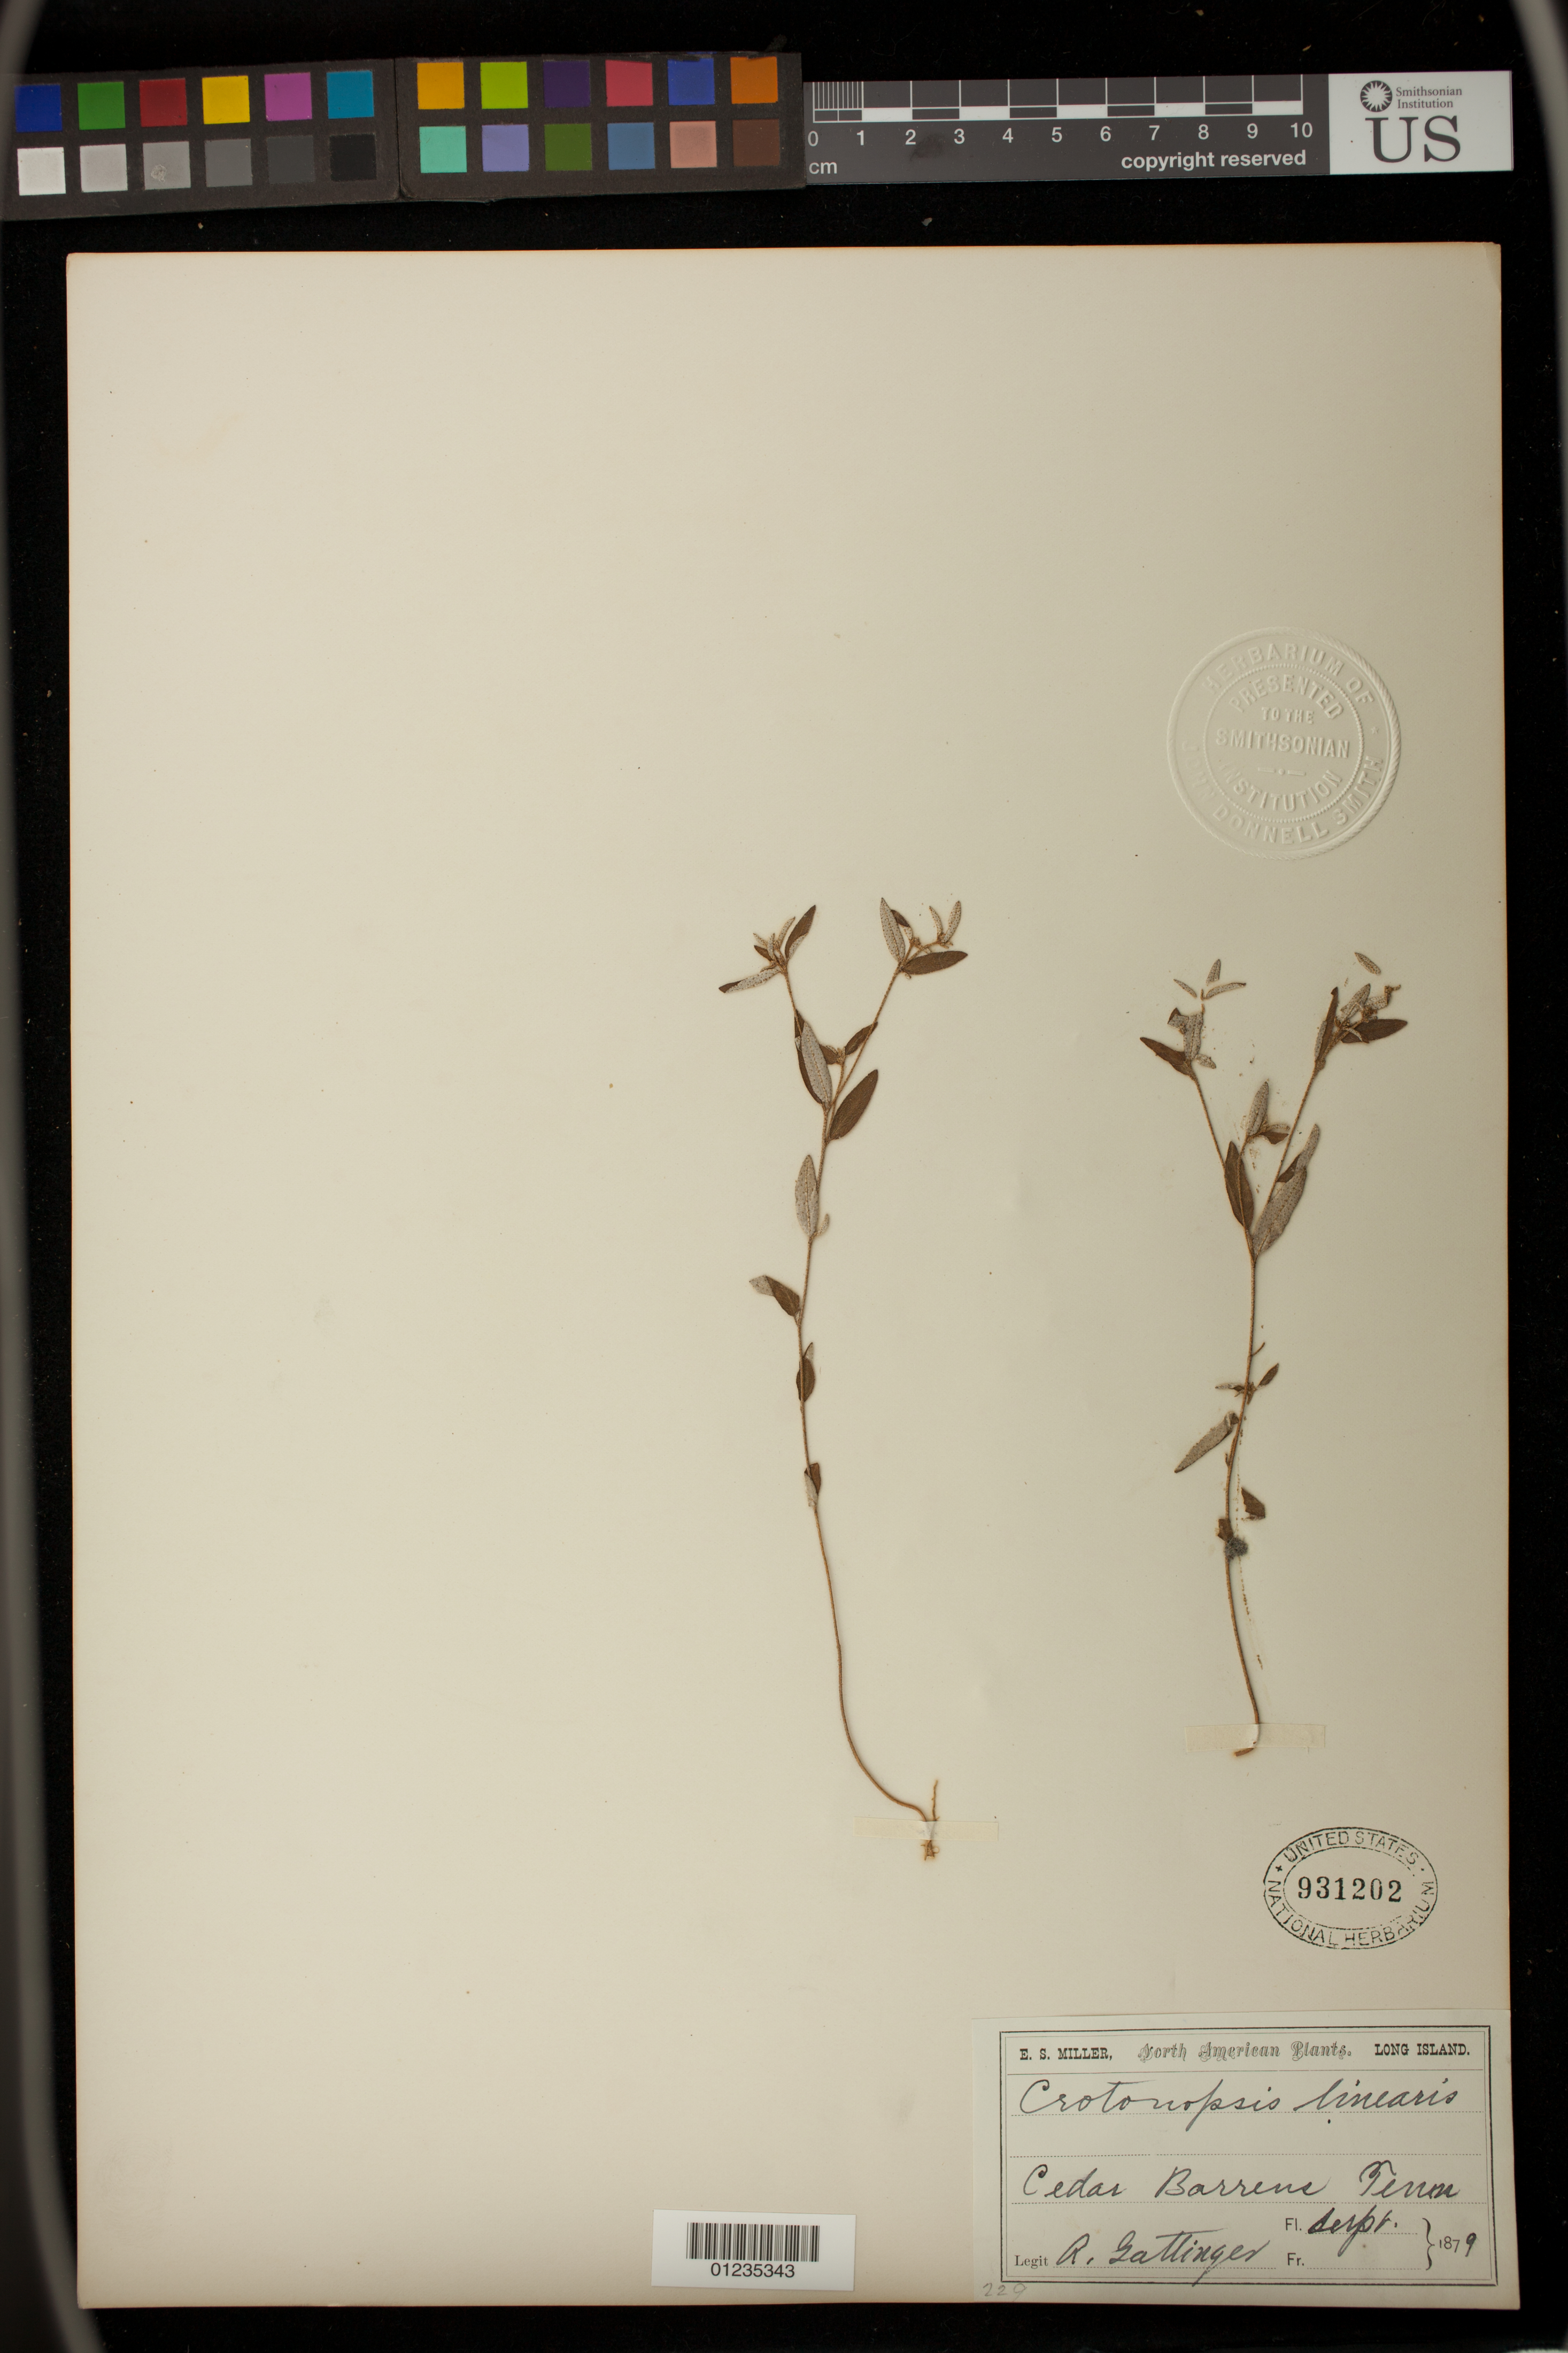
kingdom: Plantae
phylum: Tracheophyta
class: Magnoliopsida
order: Malpighiales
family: Euphorbiaceae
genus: Crotonopsis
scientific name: Crotonopsis elliptica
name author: Willd.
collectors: A. Gattinger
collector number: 229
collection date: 1879-09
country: United States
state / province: Tennessee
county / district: Rutherford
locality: Cedar Barrens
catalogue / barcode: US 931202